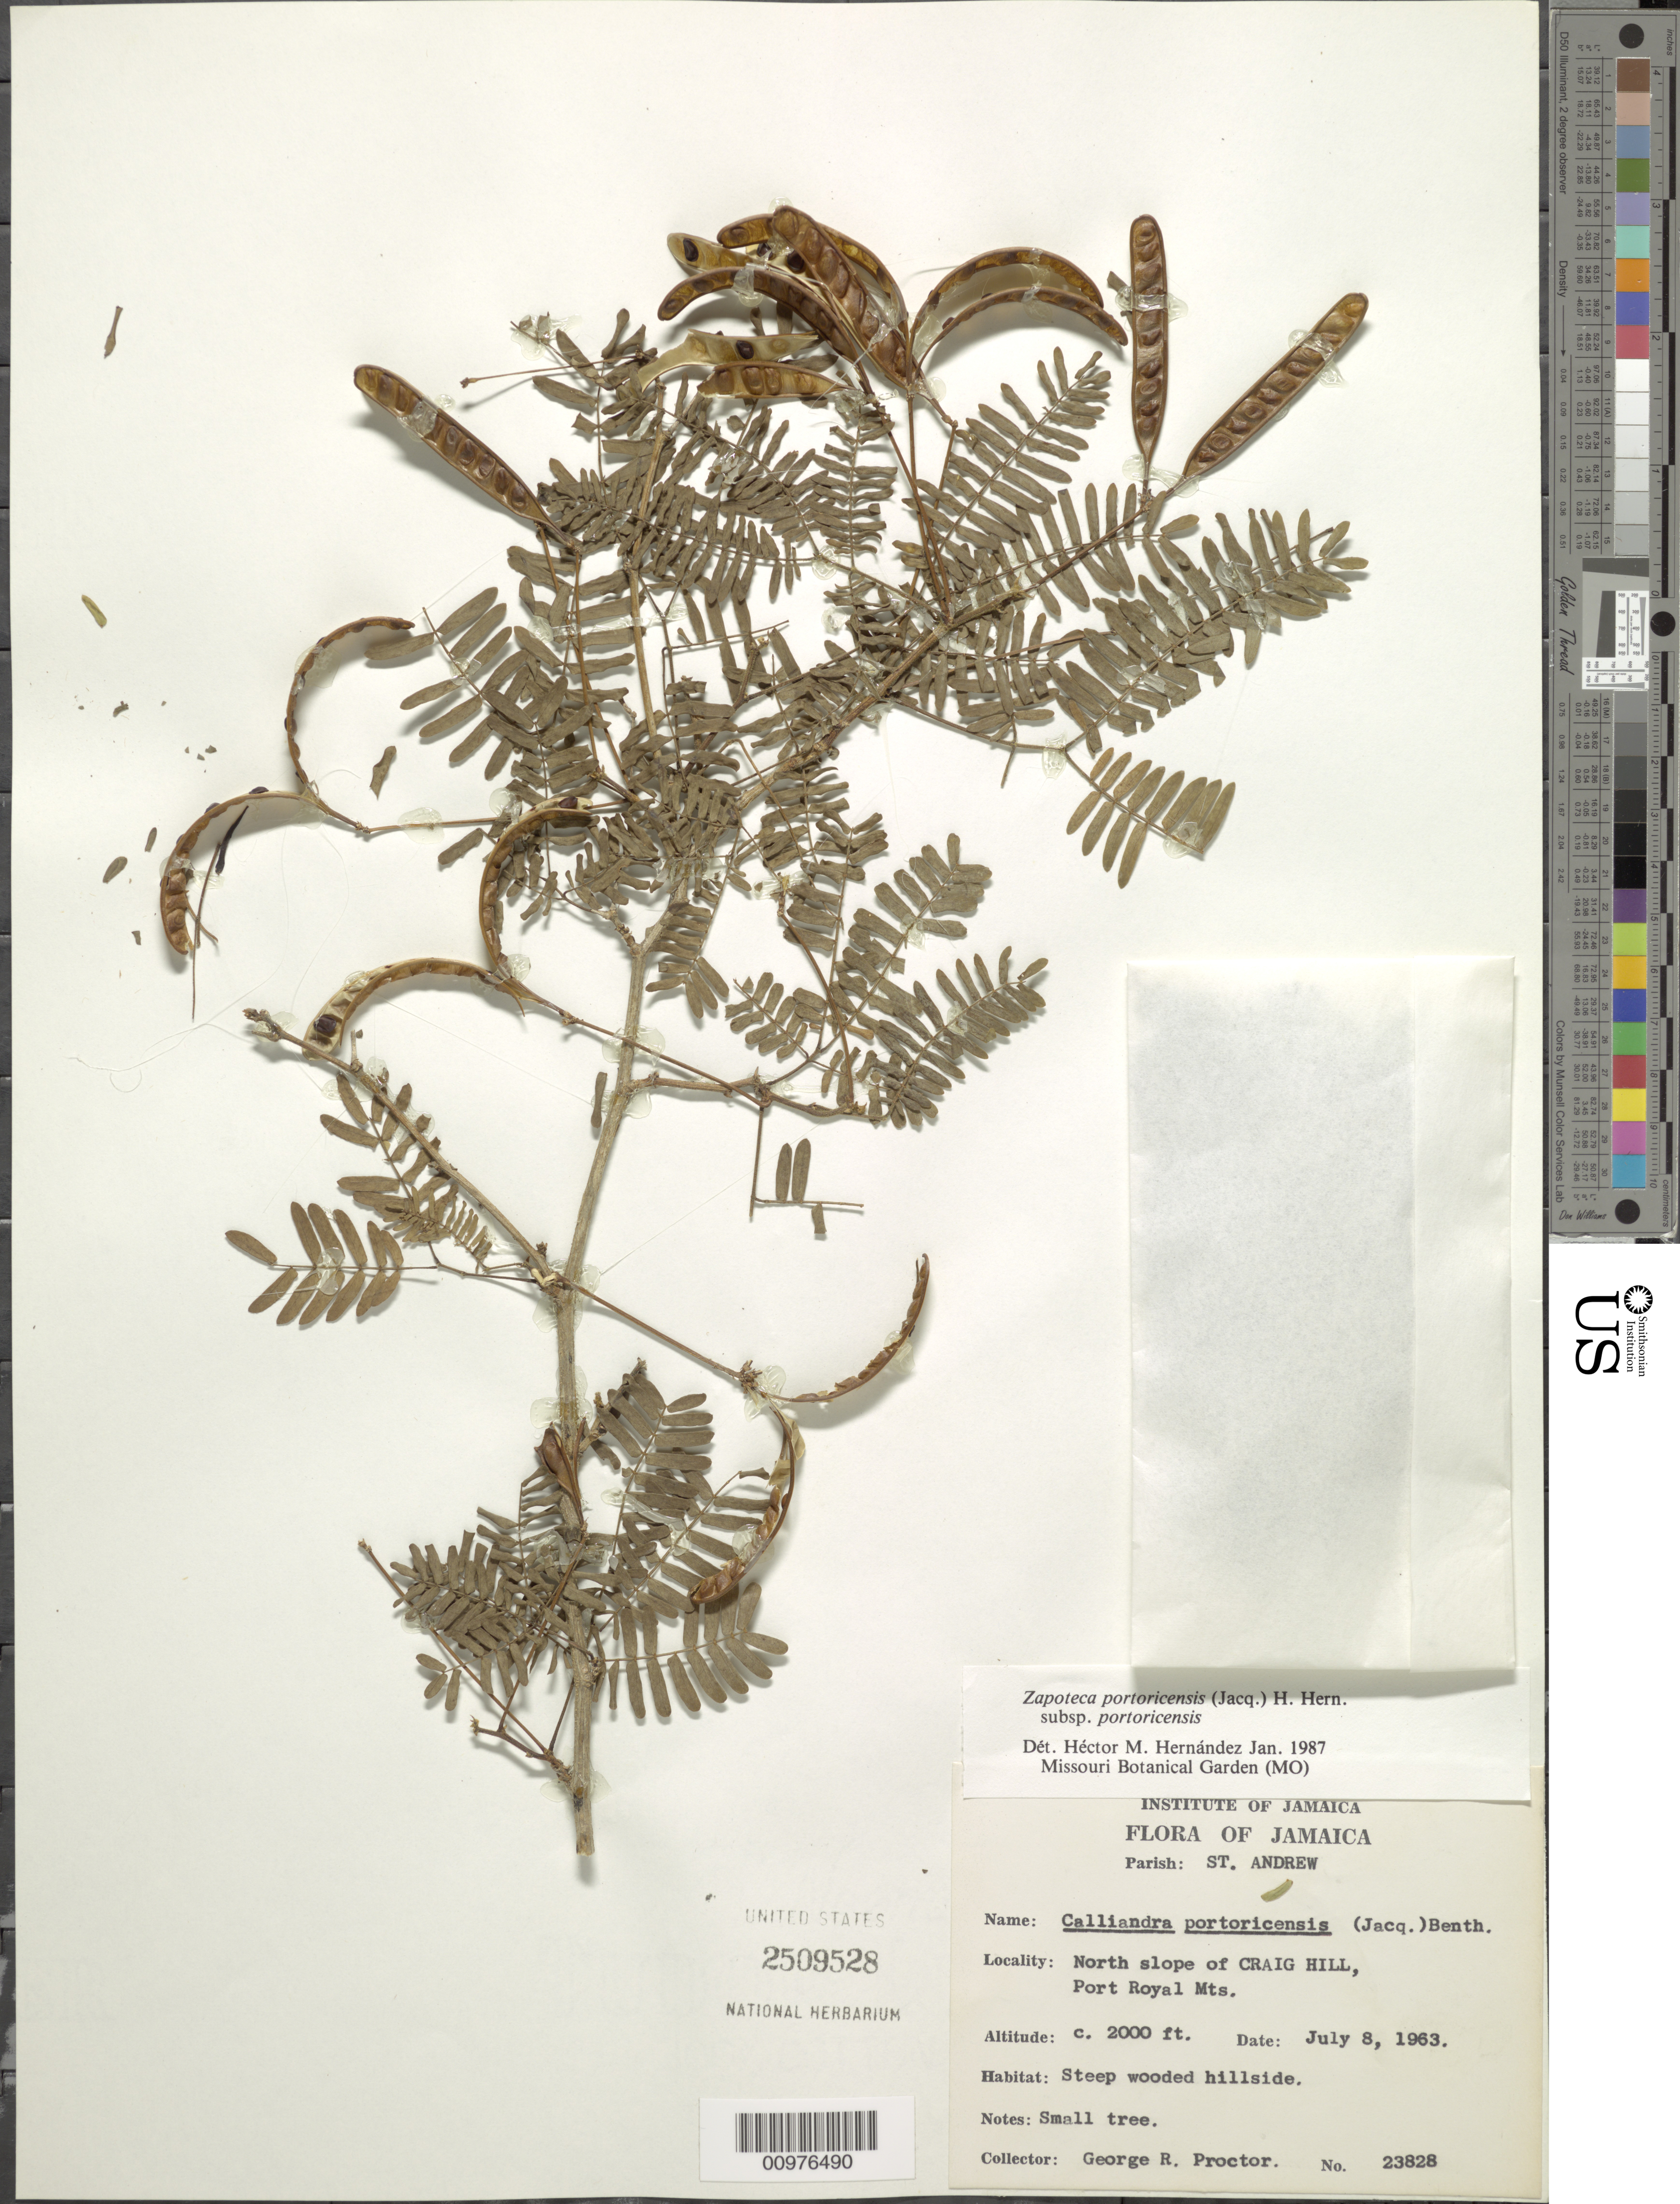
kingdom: Plantae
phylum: Tracheophyta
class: Magnoliopsida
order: Fabales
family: Fabaceae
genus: Zapoteca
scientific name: Zapoteca portoricensis subsp. portoricensis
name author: (Jacq.) H.M. Hern.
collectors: G. R. Proctor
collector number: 23828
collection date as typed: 08 Jul 1963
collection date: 1963-07-08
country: Jamaica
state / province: Saint Andrew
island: Jamaica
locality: North slope of Craig Hill, Port Royal Mtns.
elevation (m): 610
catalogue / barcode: US 2509528